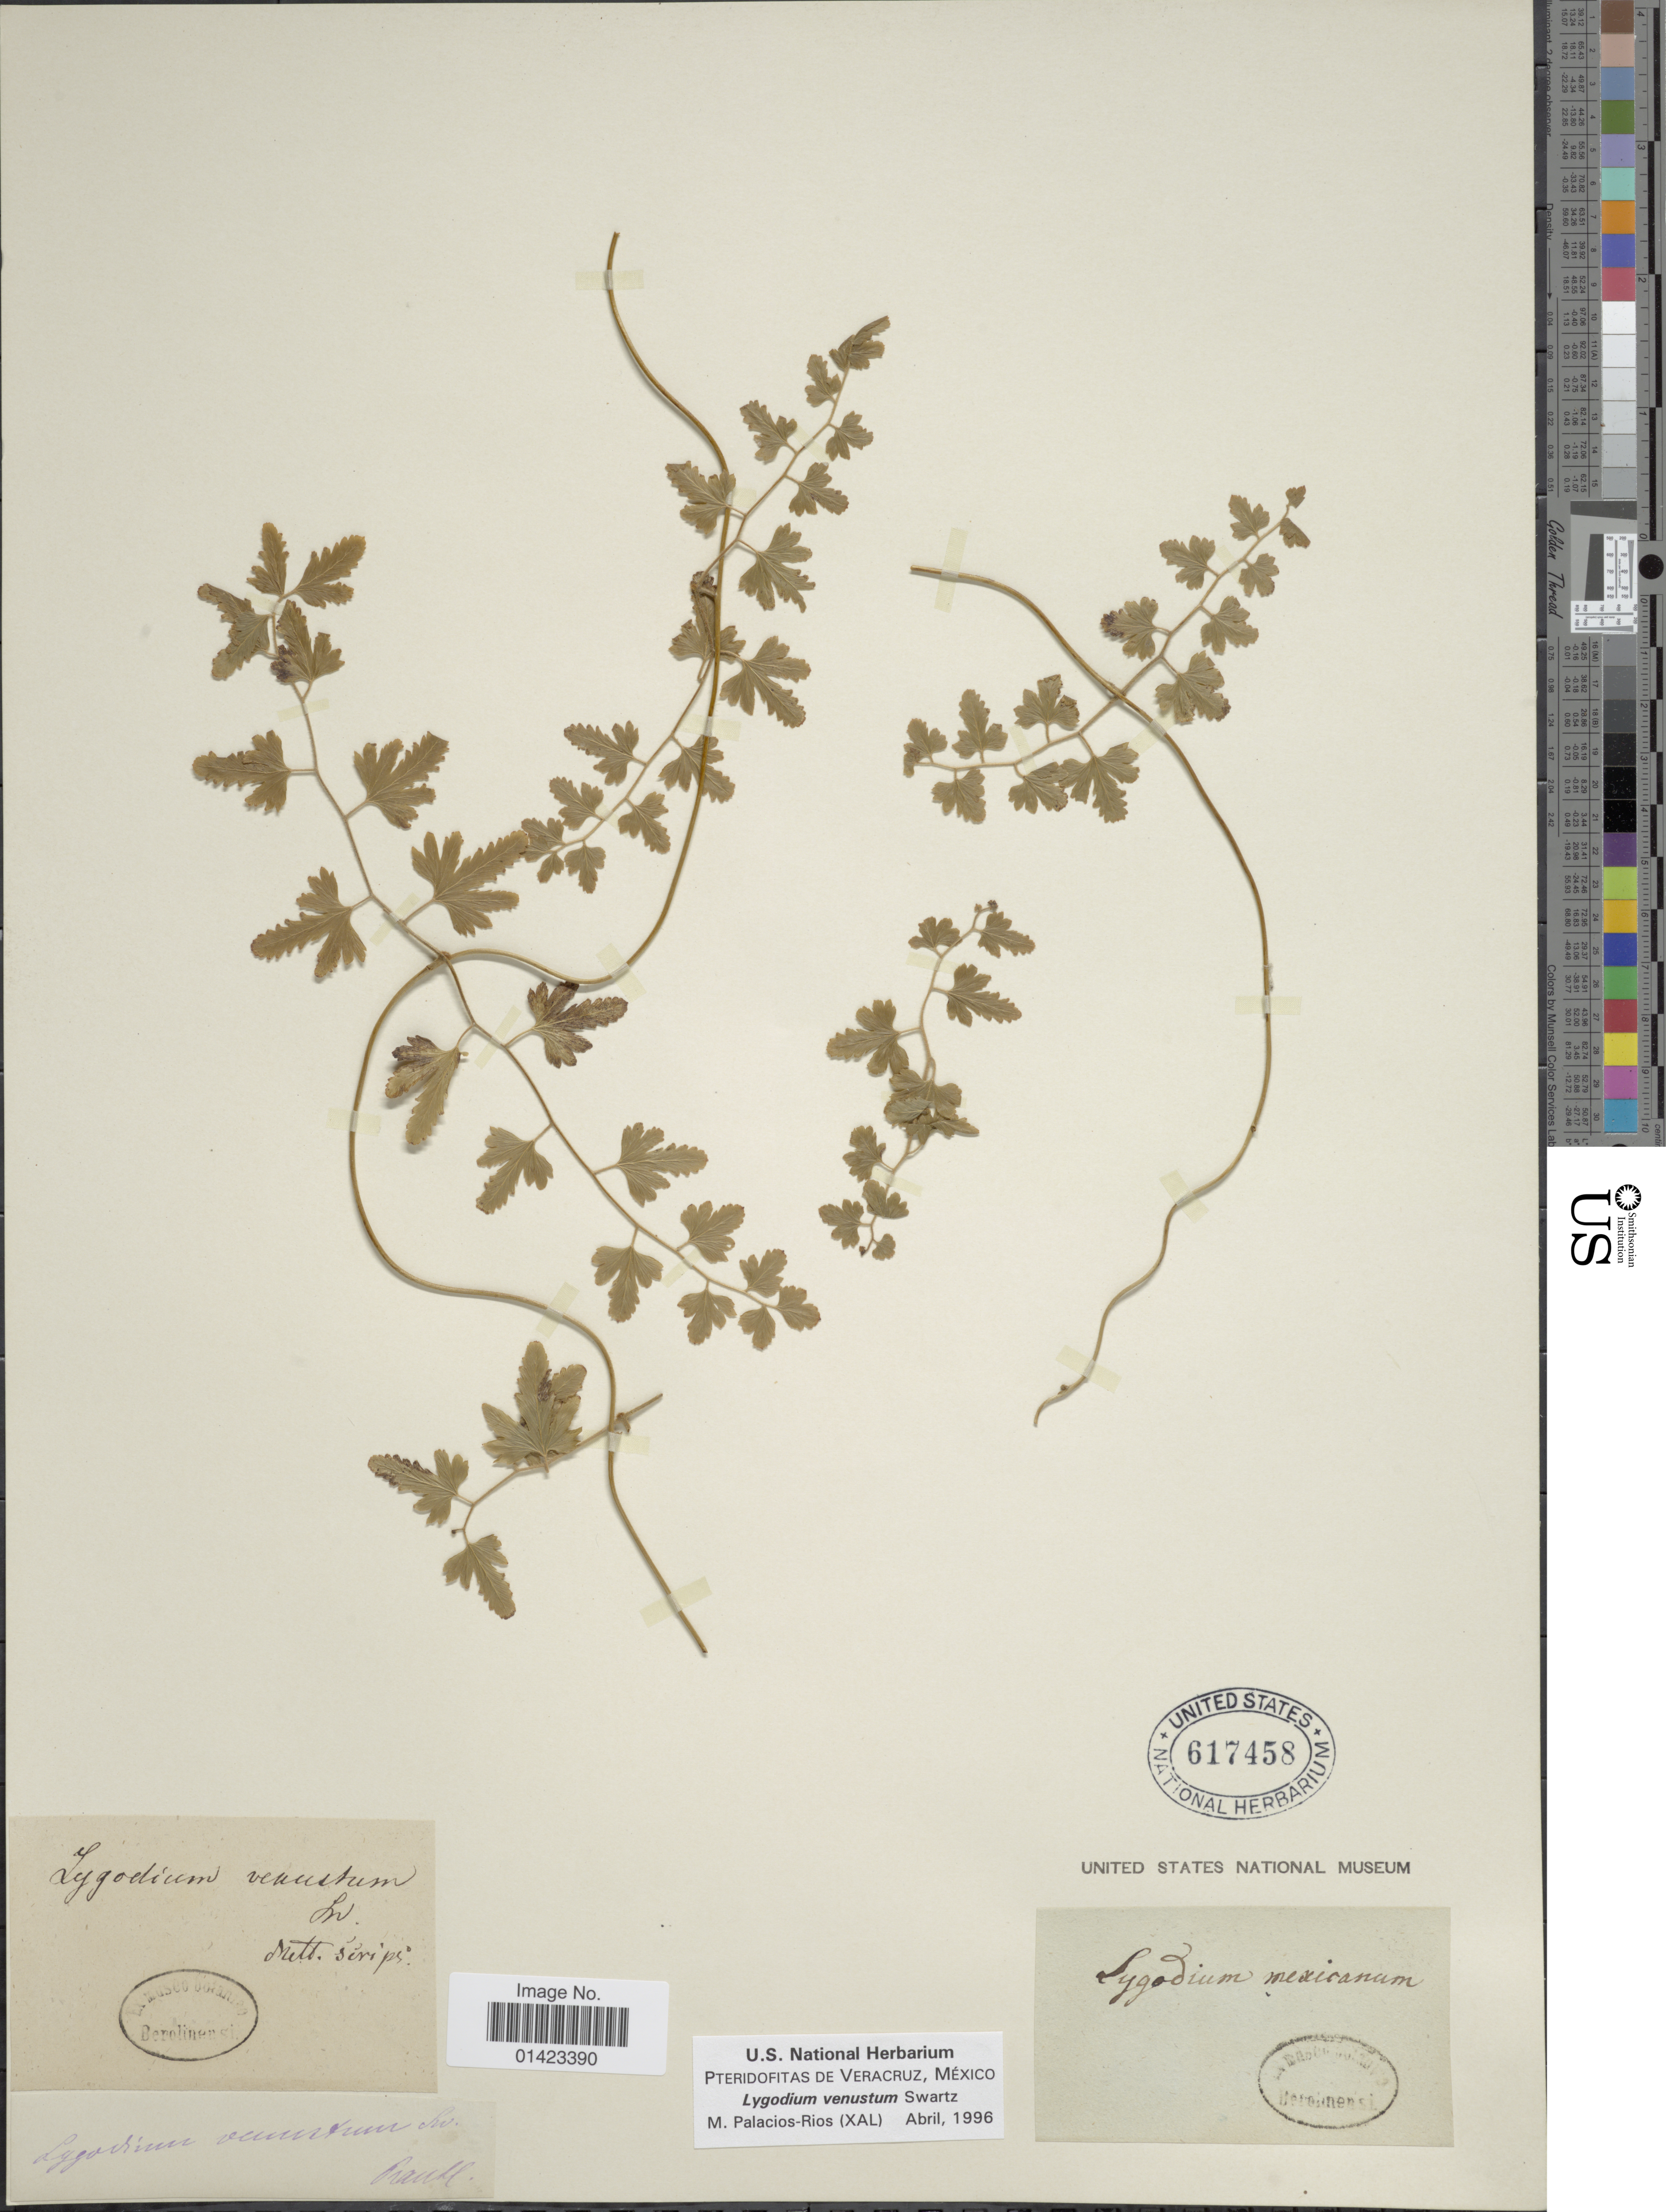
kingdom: Plantae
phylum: Tracheophyta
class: Polypodiopsida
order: Schizaeales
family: Lygodiaceae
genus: Lygodium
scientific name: Lygodium venustum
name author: Sw.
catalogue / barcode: US 617458